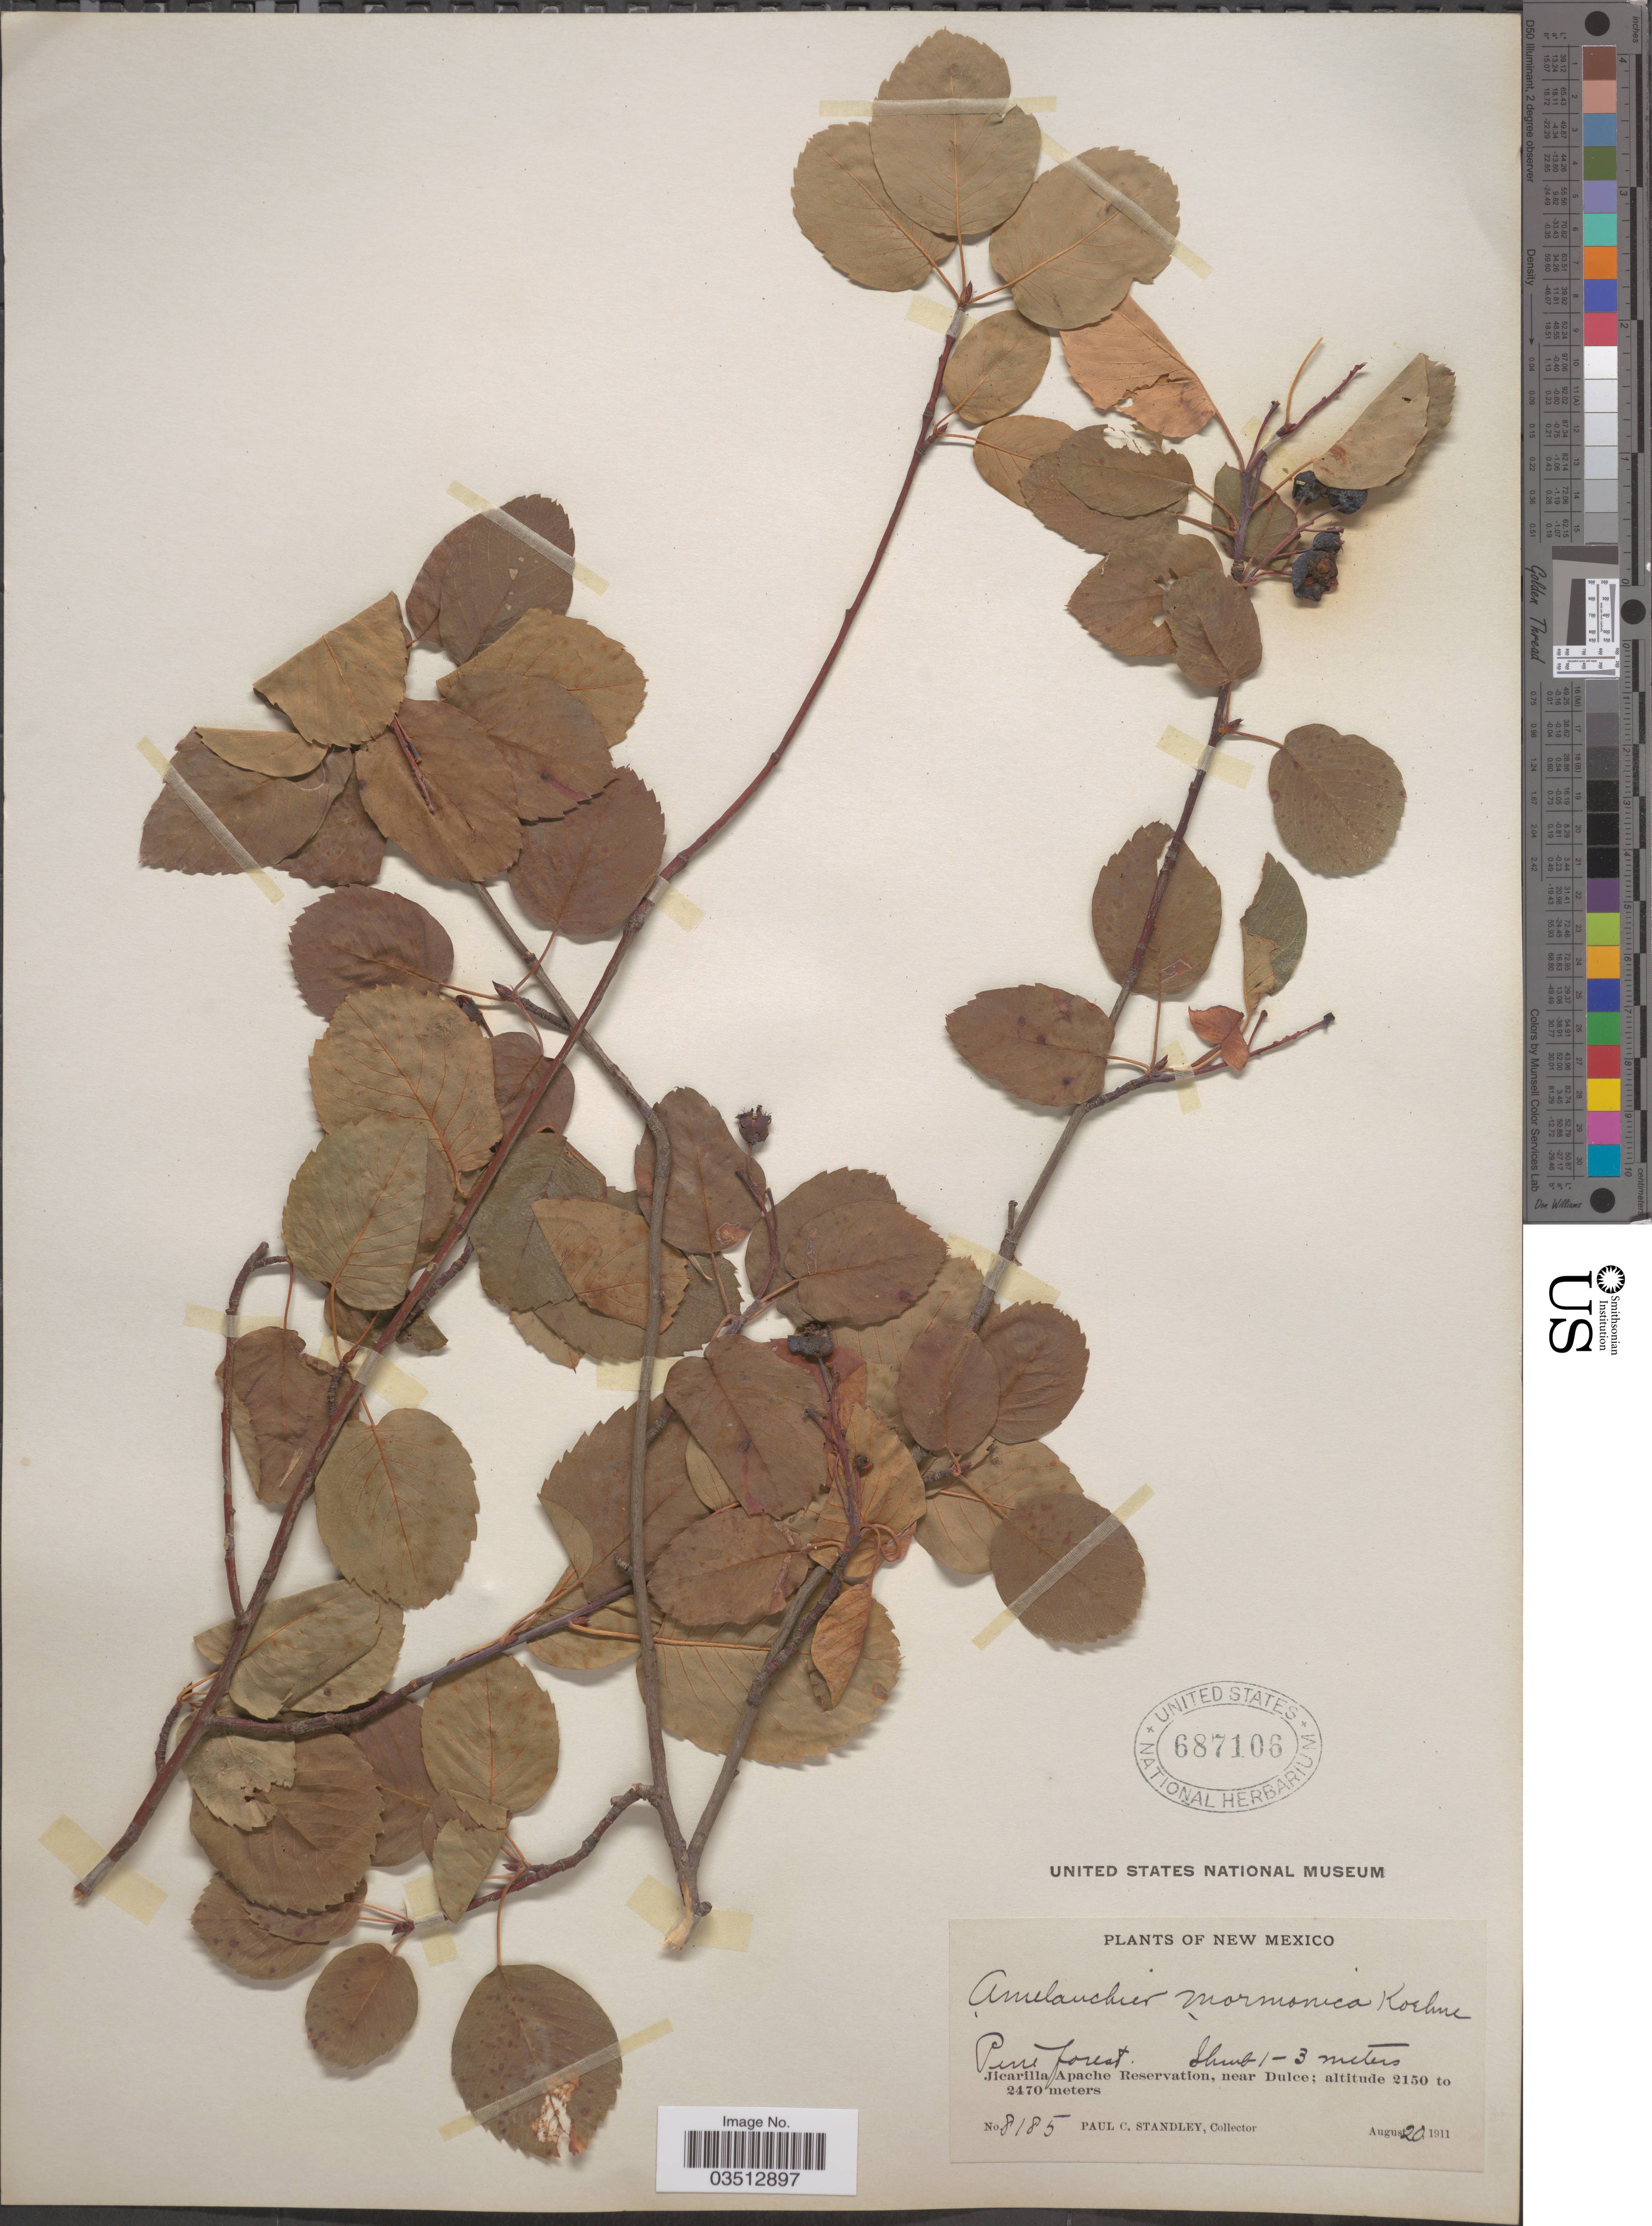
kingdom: Plantae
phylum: Tracheophyta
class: Magnoliopsida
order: Rosales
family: Rosaceae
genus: Amelanchier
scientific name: Amelanchier sp.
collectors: P. C. Standley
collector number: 8185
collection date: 1911-08-20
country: United States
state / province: New Mexico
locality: Jicarilla Apache Reservation, near Dulce.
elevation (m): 2150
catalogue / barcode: US 687106